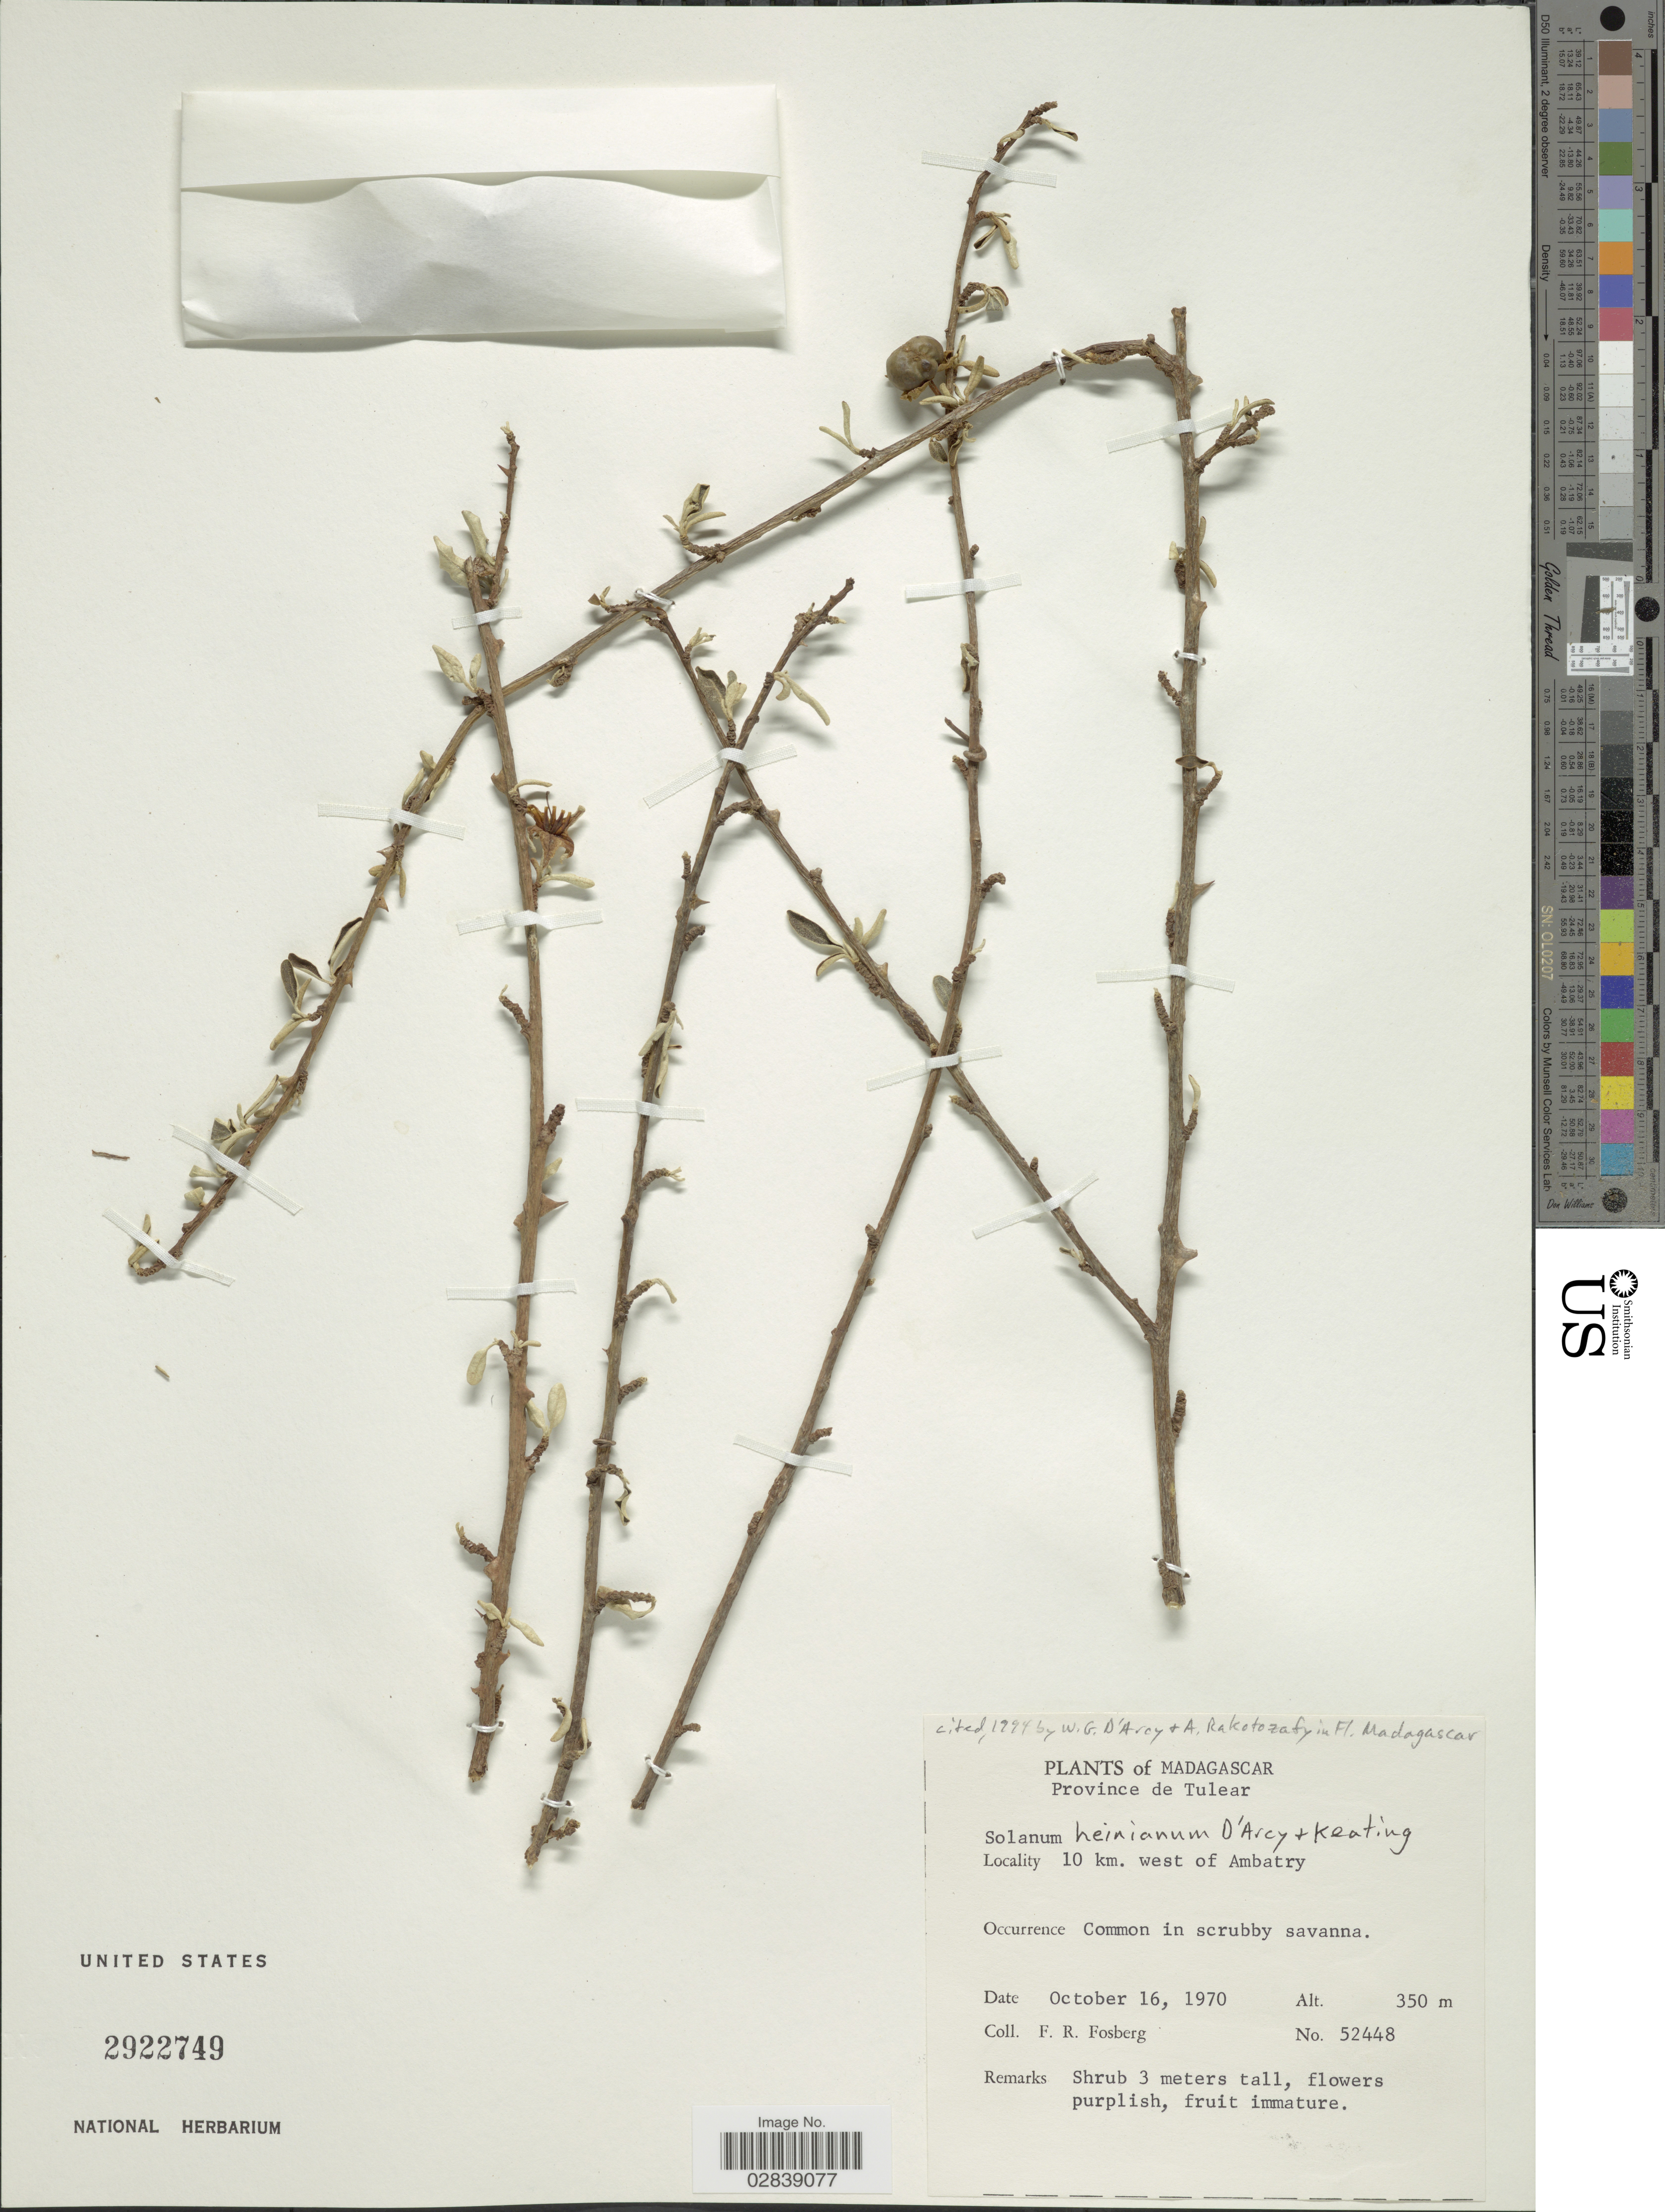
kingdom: Plantae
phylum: Tracheophyta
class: Magnoliopsida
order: Solanales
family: Solanaceae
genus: Solanum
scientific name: Solanum heinianum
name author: D'Arcy &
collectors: F. R. Fosberg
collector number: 52448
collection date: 1970-10-16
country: Madagascar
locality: Province de Tulear, 10 km. west of Ambatry.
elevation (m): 350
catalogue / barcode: US 2922749